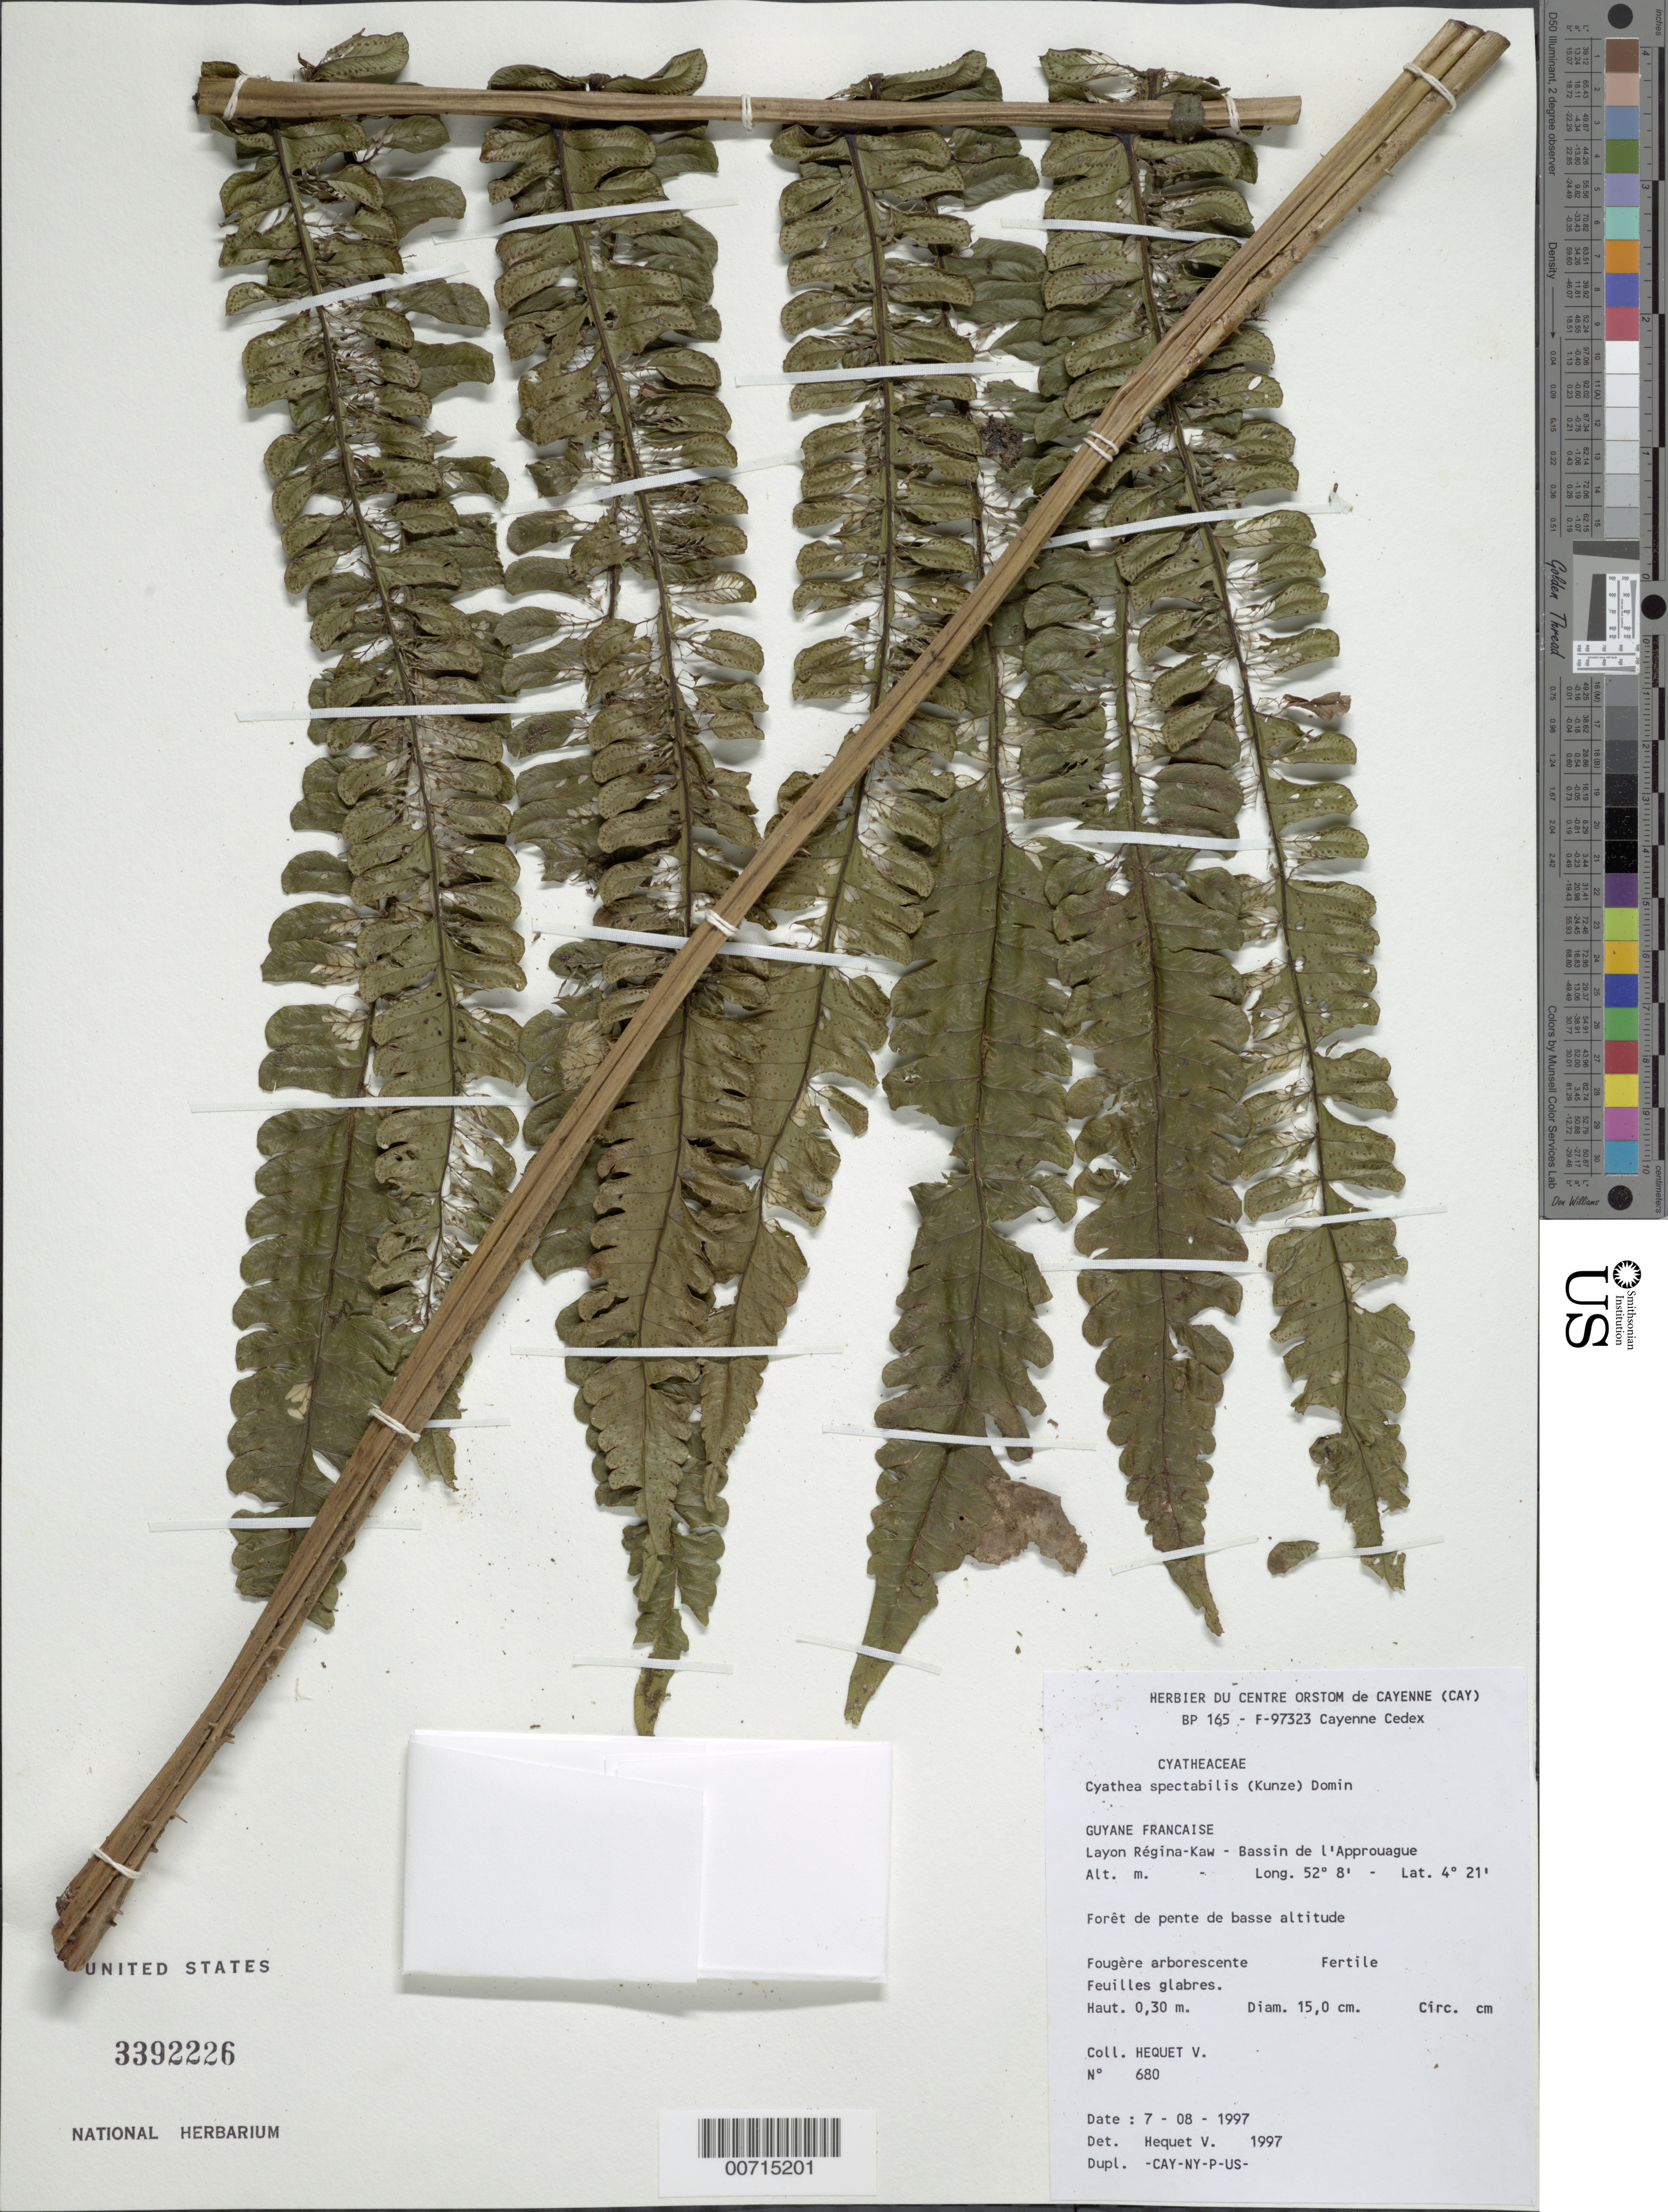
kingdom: Plantae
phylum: Tracheophyta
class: Polypodiopsida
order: Cyatheales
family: Cyatheaceae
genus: Cyathea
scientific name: Cyathea spectabilis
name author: (Kunze) Domin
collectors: V. Hequet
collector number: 680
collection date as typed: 7-Aug-97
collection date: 1997-08-07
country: French Guiana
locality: Bassin de l'Approuague, Layon Régina de Kaw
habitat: Low slope forest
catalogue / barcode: US 3392226